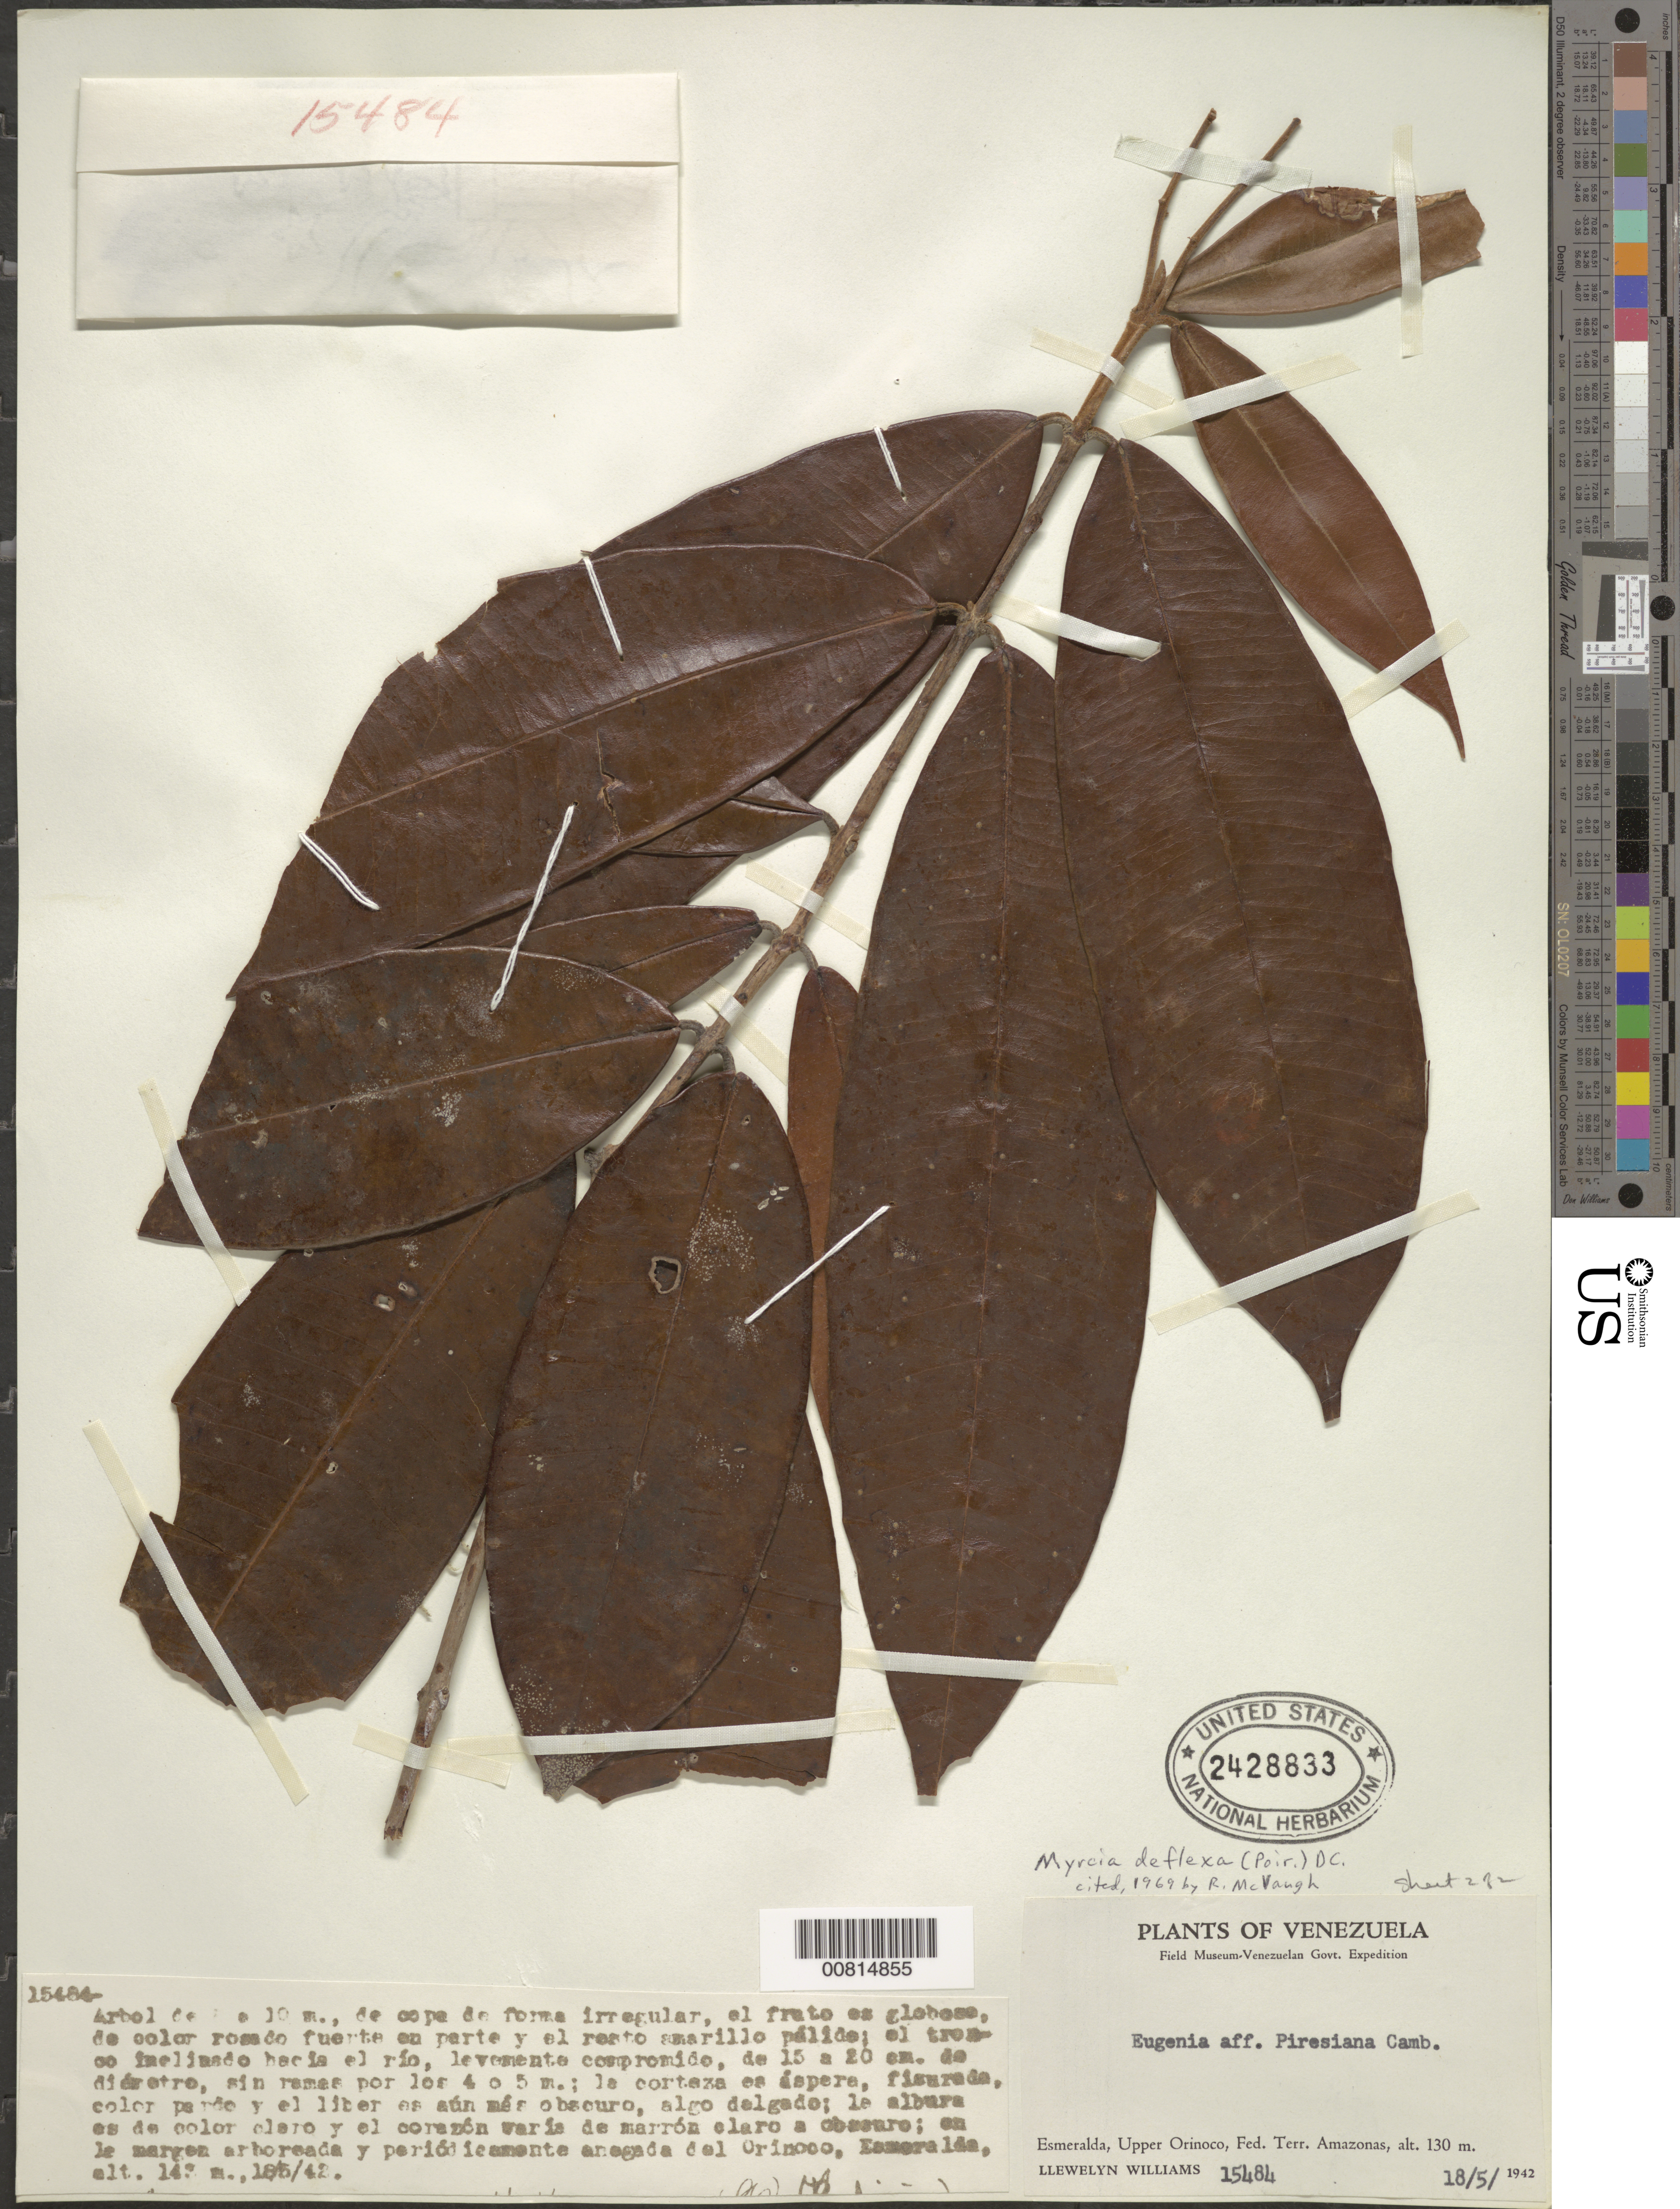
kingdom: Plantae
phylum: Tracheophyta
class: Magnoliopsida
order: Myrtales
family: Myrtaceae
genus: Myrcia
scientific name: Myrcia deflexa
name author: (Poir.) DC.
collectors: Ll. Williams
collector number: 15484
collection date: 1942-05-18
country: Venezuela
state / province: Amazonas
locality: Esmeralda, Upper Orinoco, Fed. Terr. Amazonas.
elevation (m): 130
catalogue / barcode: US 2428833